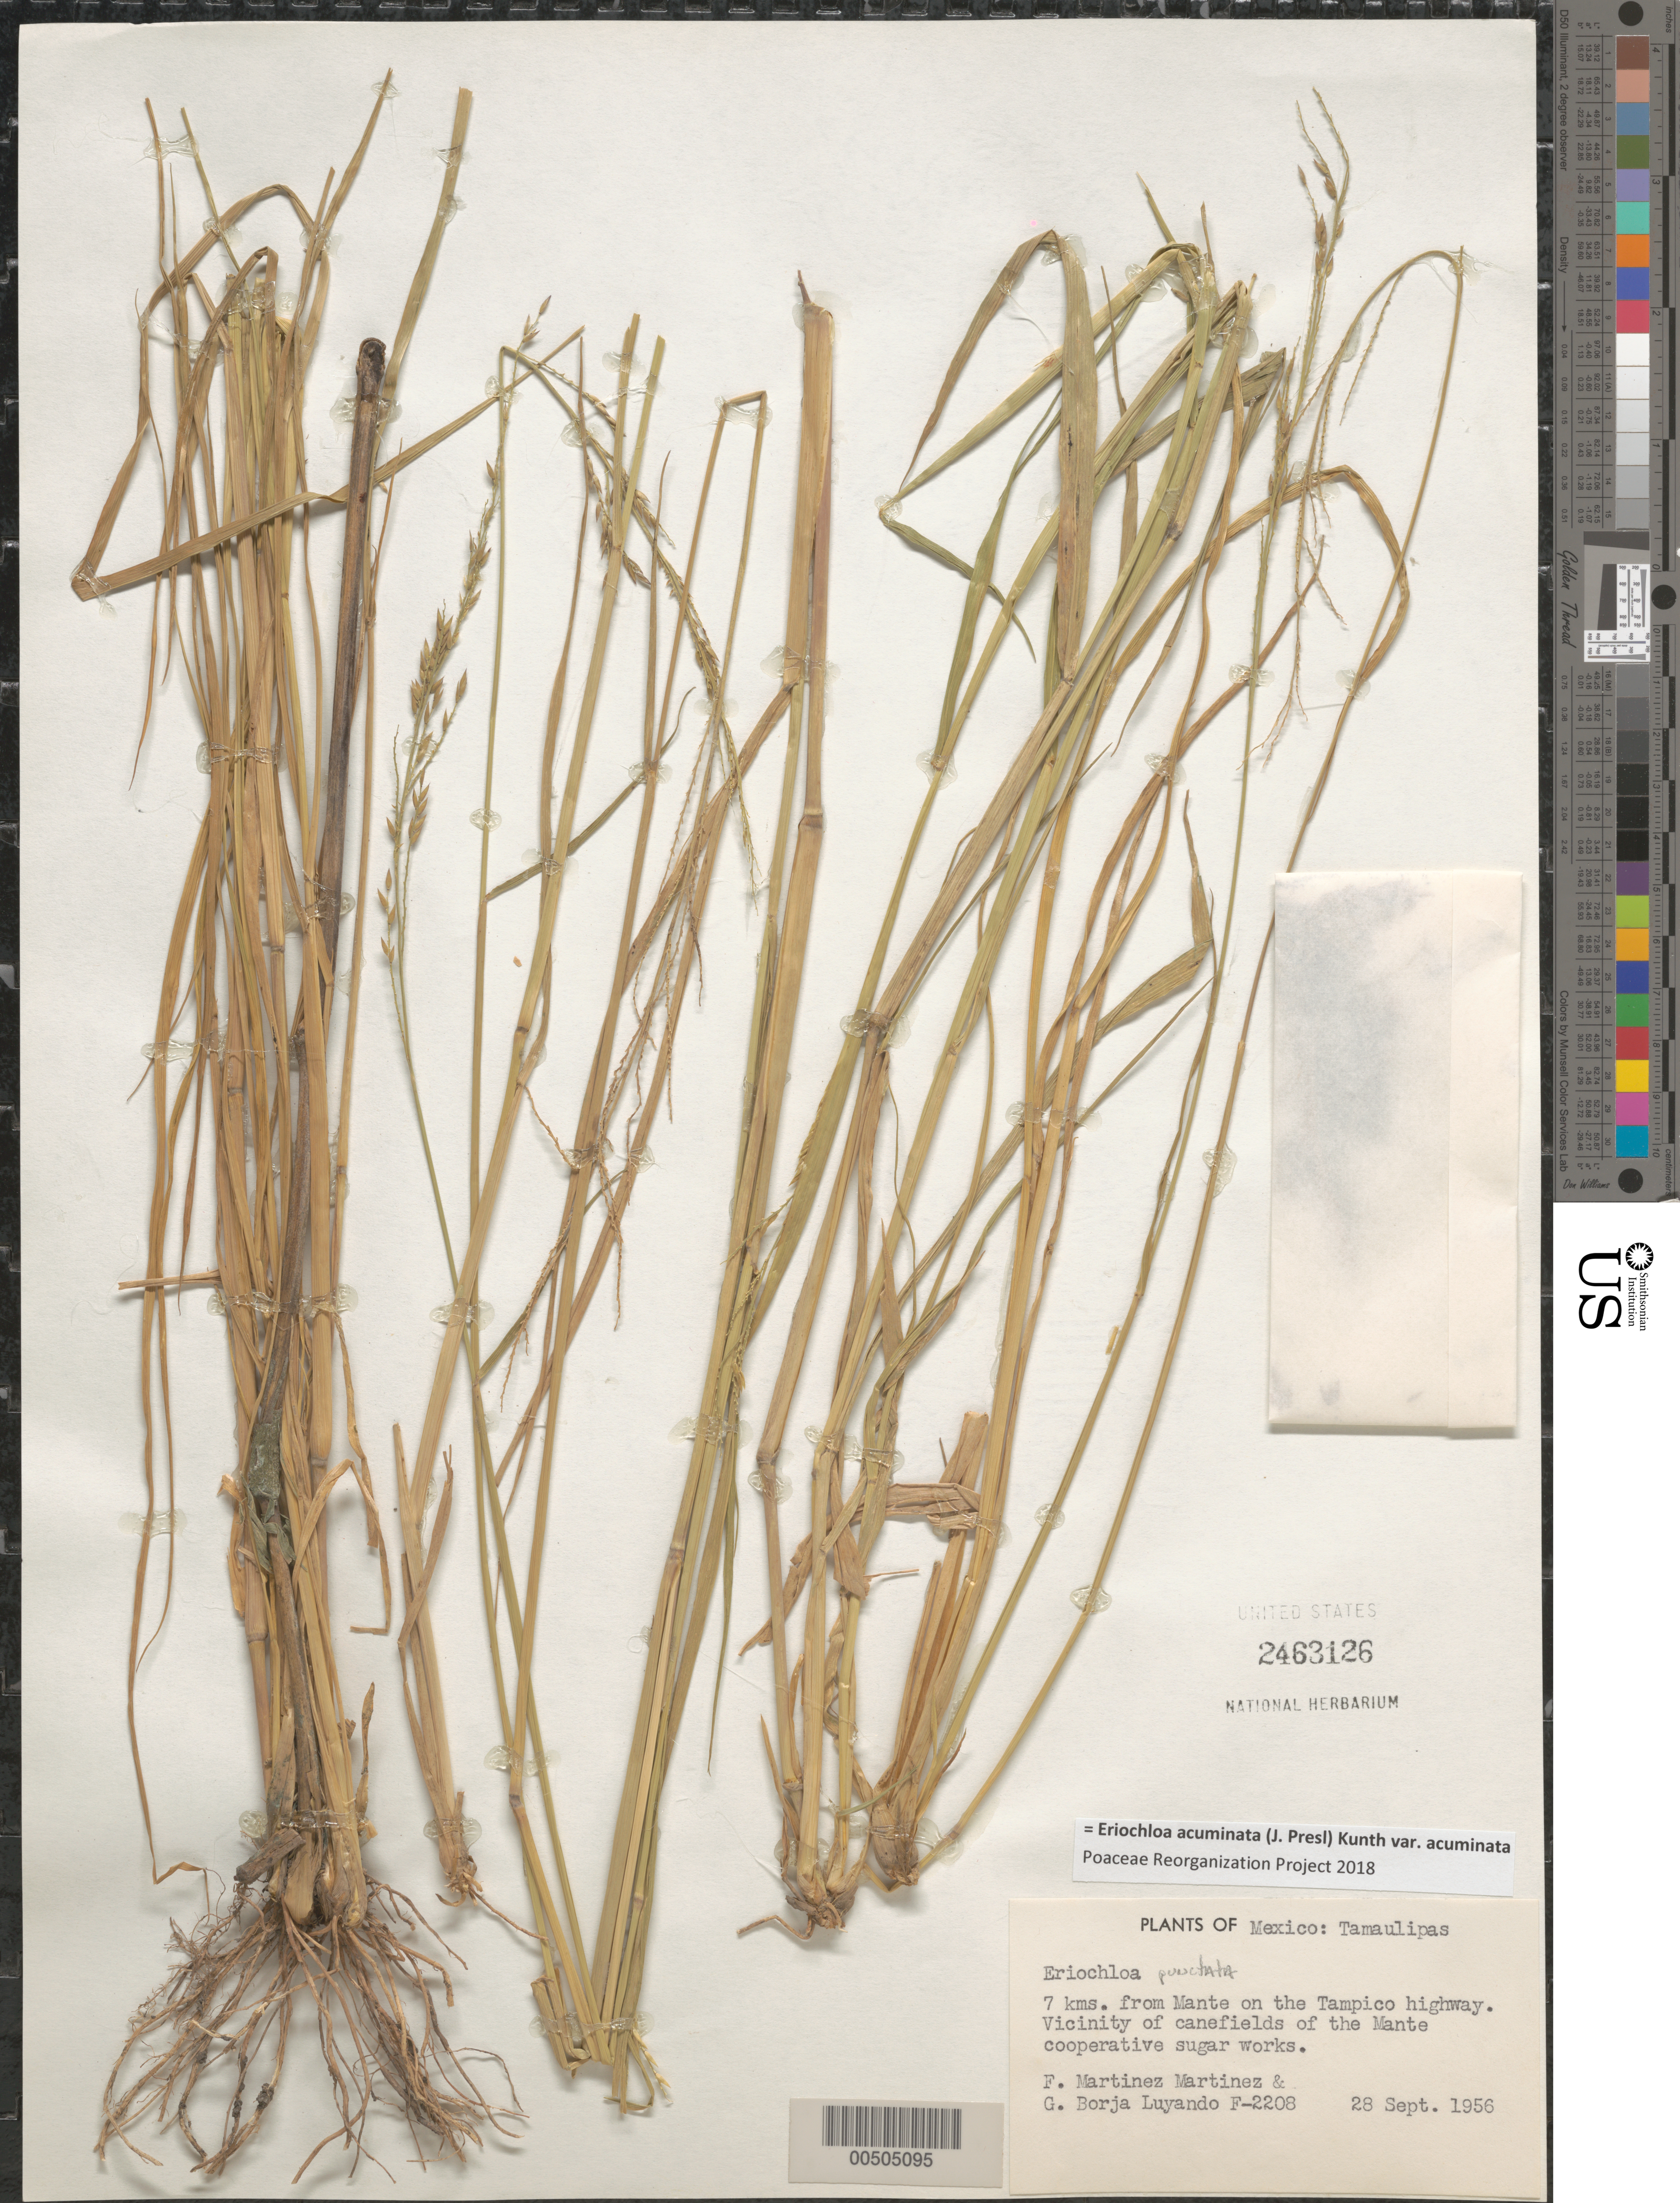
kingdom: Plantae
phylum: Tracheophyta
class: Liliopsida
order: Poales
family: Poaceae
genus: Eriochloa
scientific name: Eriochloa acuminata var. acuminata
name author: (J. Presl) Kunth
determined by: Poaceae Reorganization Project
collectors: F. Martinez-M. & G. Borja-Luyando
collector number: F-2208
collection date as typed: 28 Sep 1956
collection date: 1956-09-28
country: Mexico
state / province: Tamaulipas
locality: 7 km from Mante on the Tampico Hwy, vicinity of canefields of the Mante Cooperative Sugar Works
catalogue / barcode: US 2463126